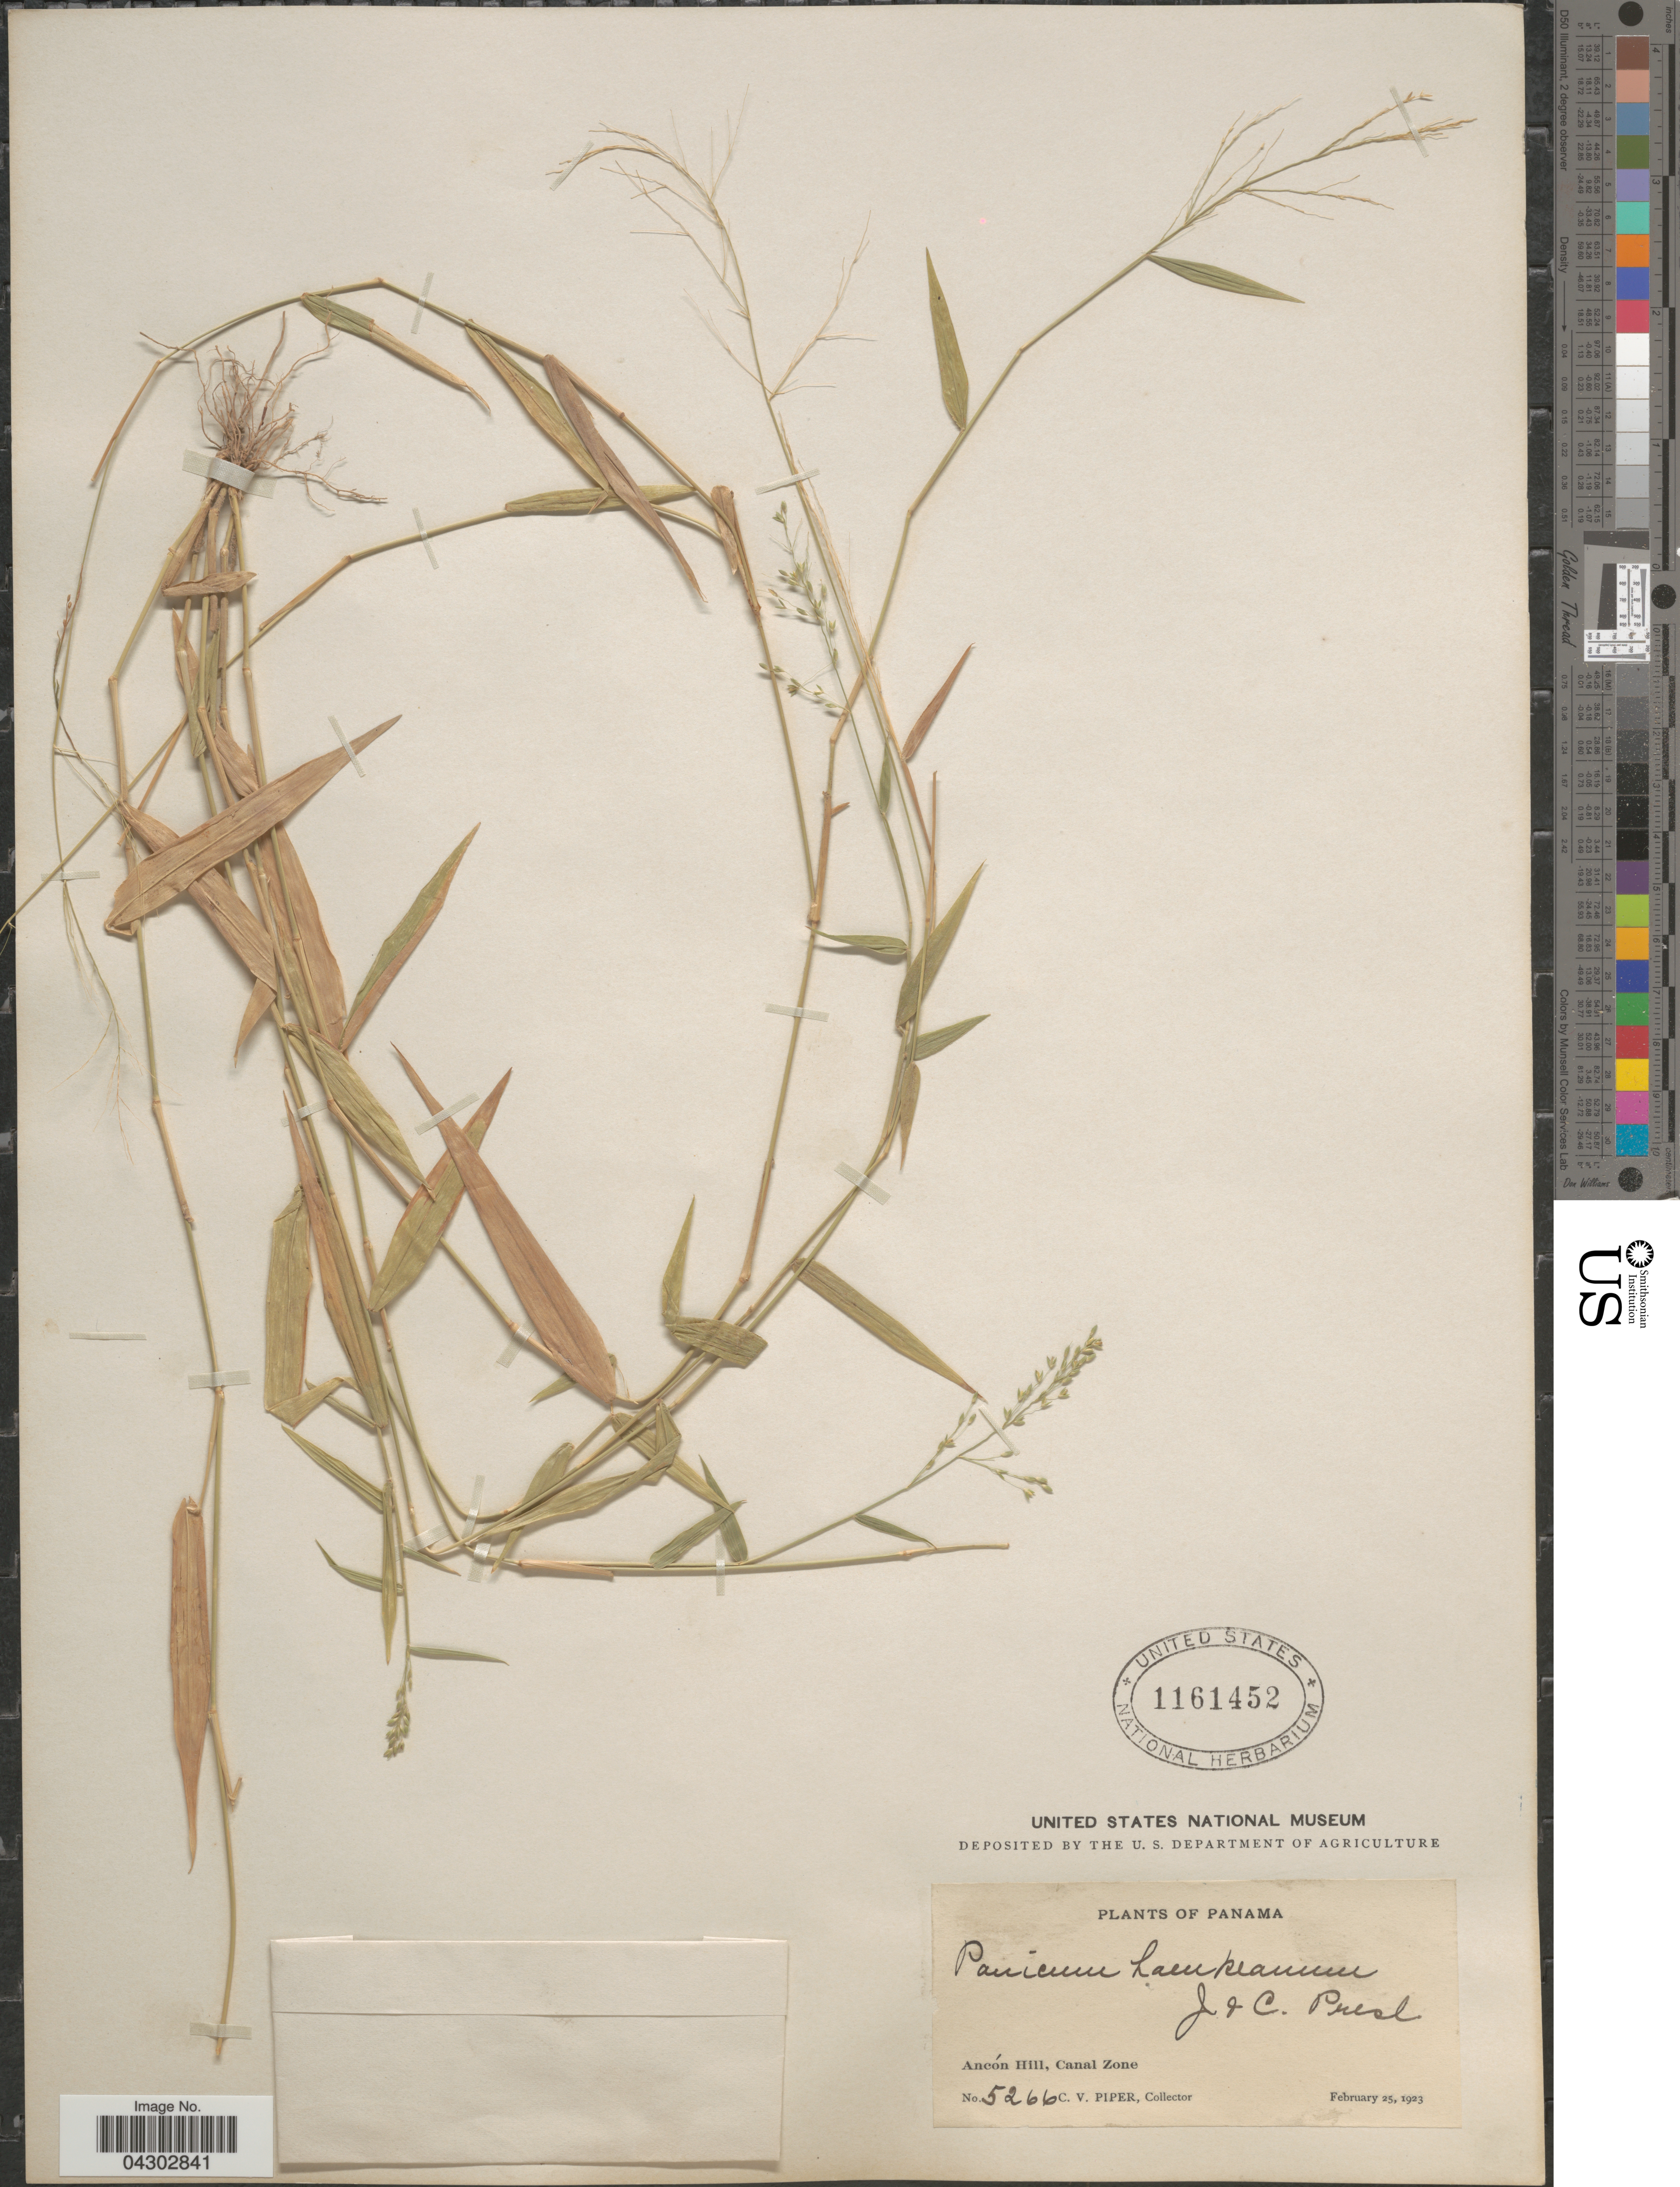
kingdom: Plantae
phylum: Tracheophyta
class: Liliopsida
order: Poales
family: Poaceae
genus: Panicum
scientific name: Panicum haenkeanum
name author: J. Presl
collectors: C. V. Piper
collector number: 5266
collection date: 1923-02-25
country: Panama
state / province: Colón / Panamá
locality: Ancón Hill, Canal Zone.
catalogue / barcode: US 1161452